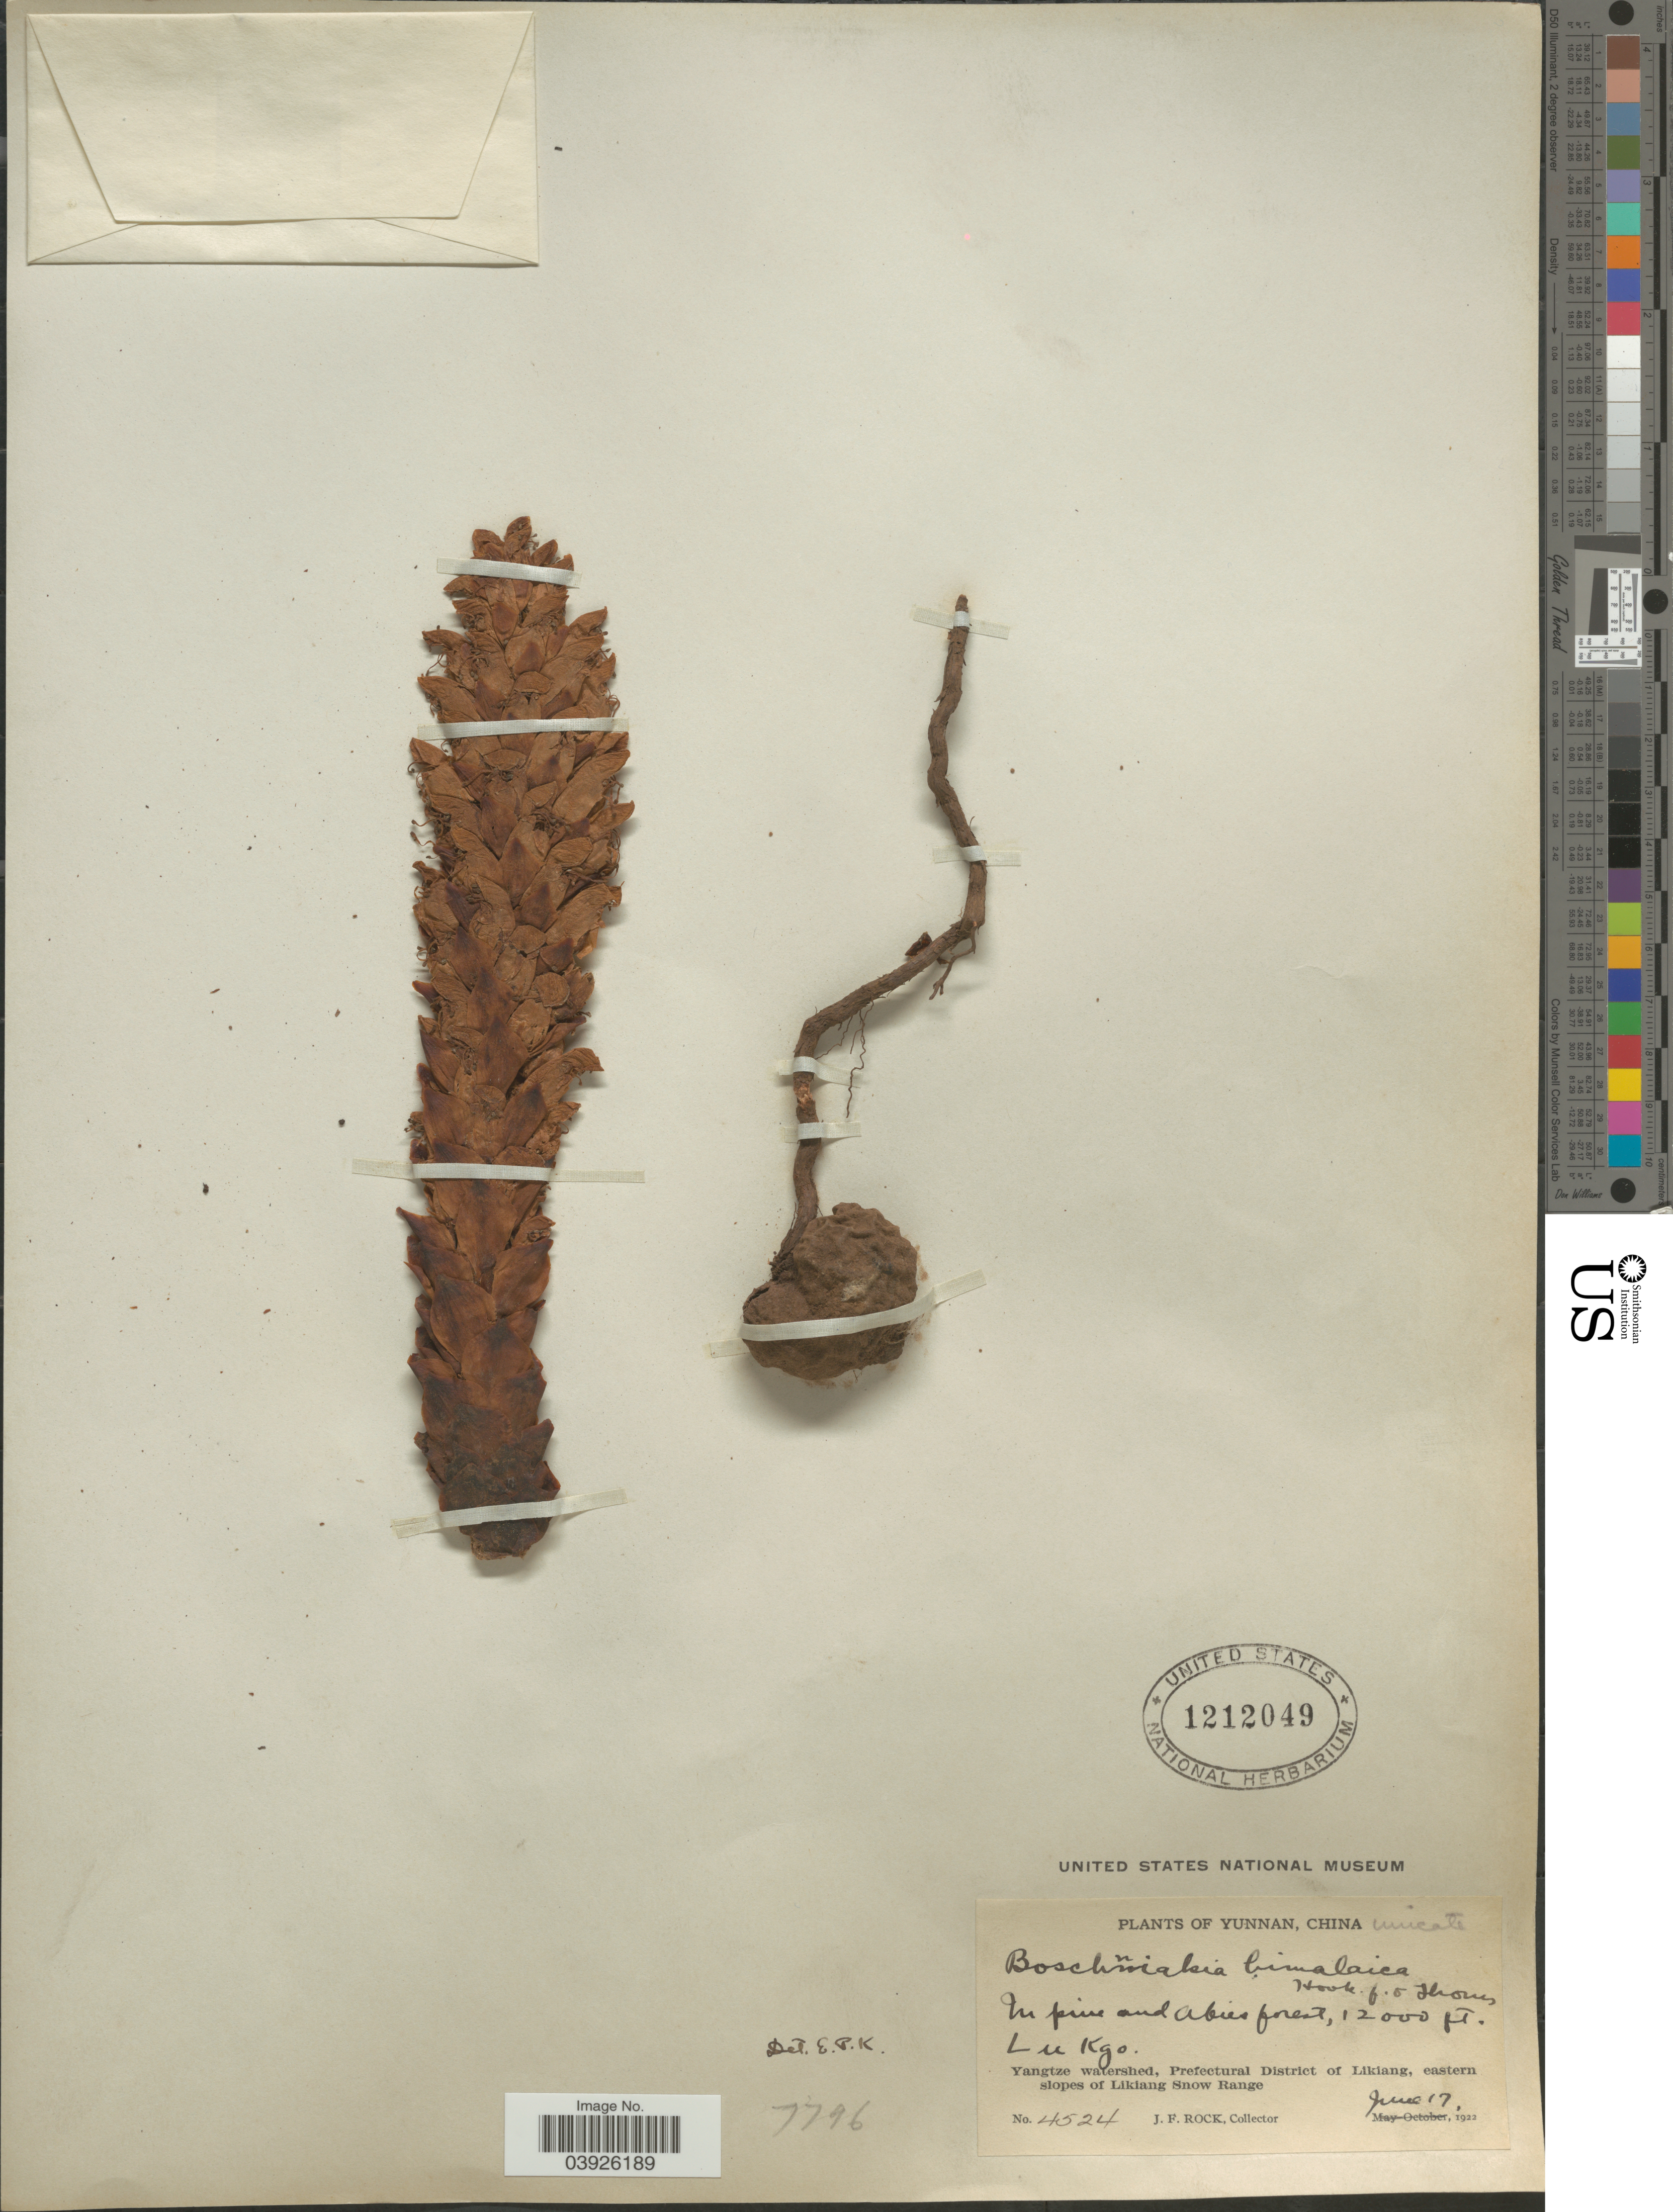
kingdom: Plantae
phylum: Tracheophyta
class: Magnoliopsida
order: Lamiales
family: Orobanchaceae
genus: Boschniakia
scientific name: Boschniakia himalaica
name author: Hook. f. & Thomson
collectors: J. Rock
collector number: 4524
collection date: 1922-06-17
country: China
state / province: Yunnan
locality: Lu Kgo. Yangtze watershed, Prefectural District of Likiang, eastern slopes of Likiang Snow Range.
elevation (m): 3658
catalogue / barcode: US 1212049